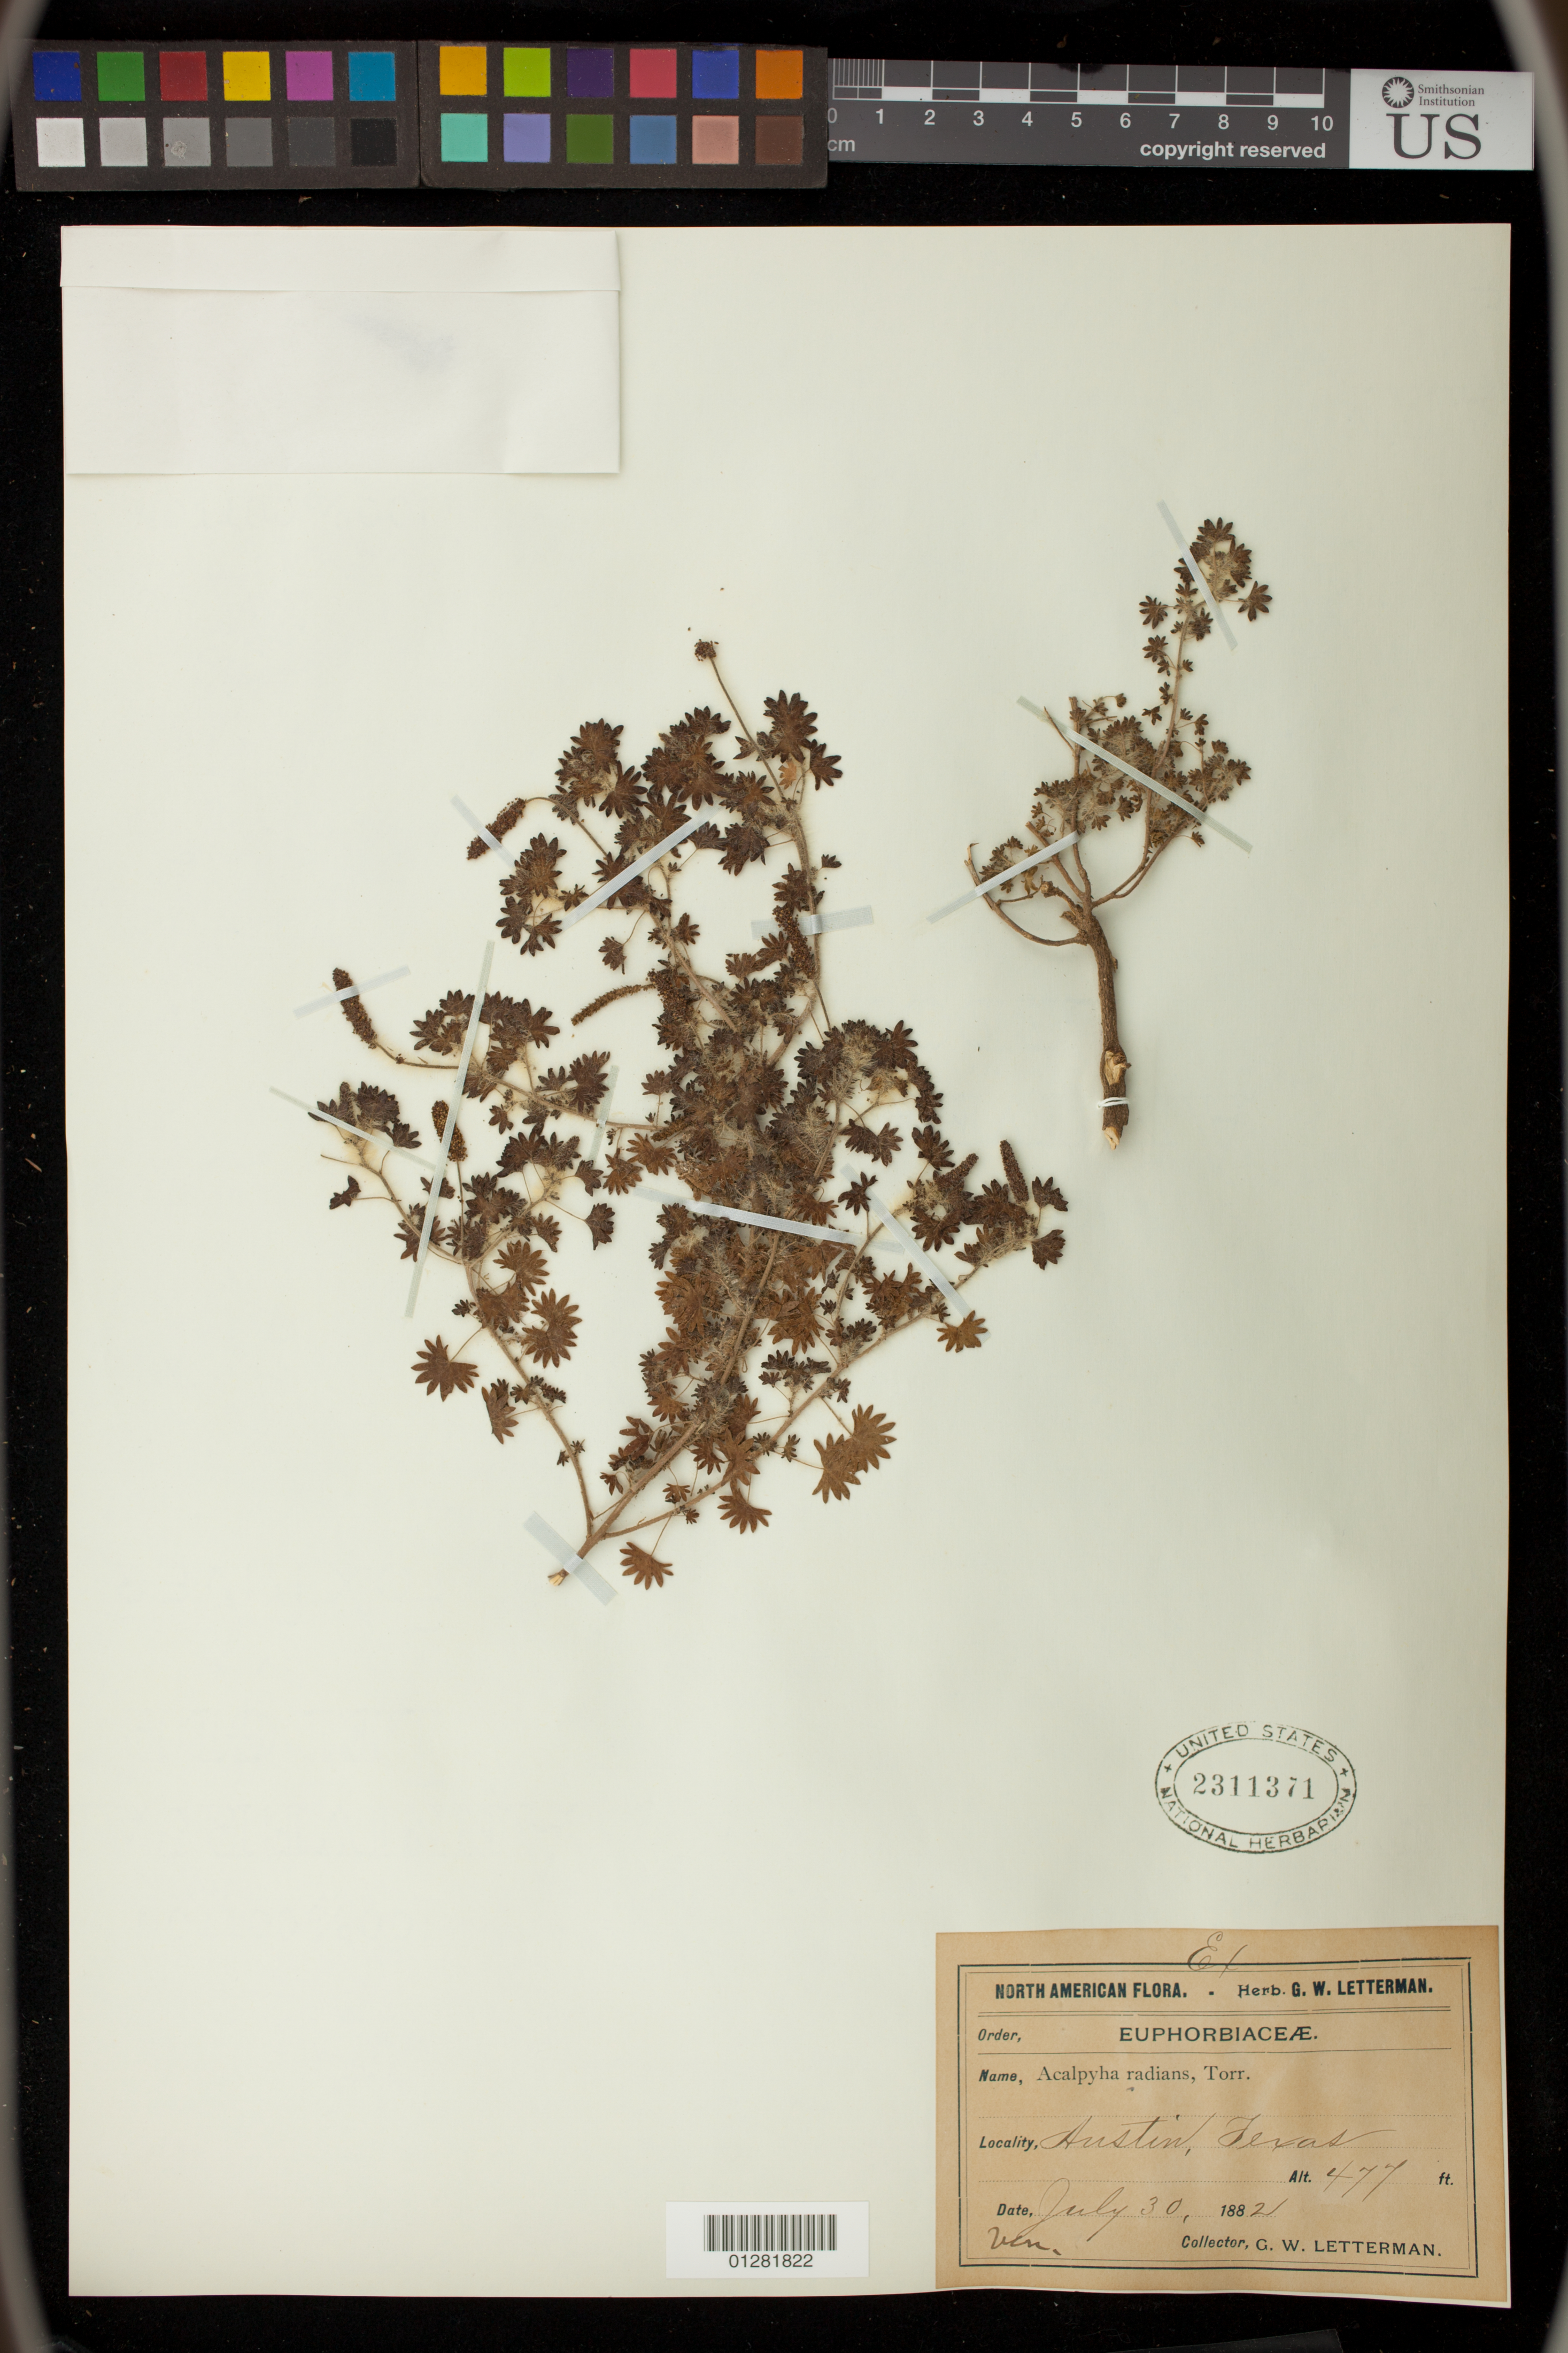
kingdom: Plantae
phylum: Tracheophyta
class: Magnoliopsida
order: Malpighiales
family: Euphorbiaceae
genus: Acalypha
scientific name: Acalypha radians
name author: Torr.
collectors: G. W. Letterman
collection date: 1882-07-30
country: United States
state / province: Texas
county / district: Travis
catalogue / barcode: US 2311371